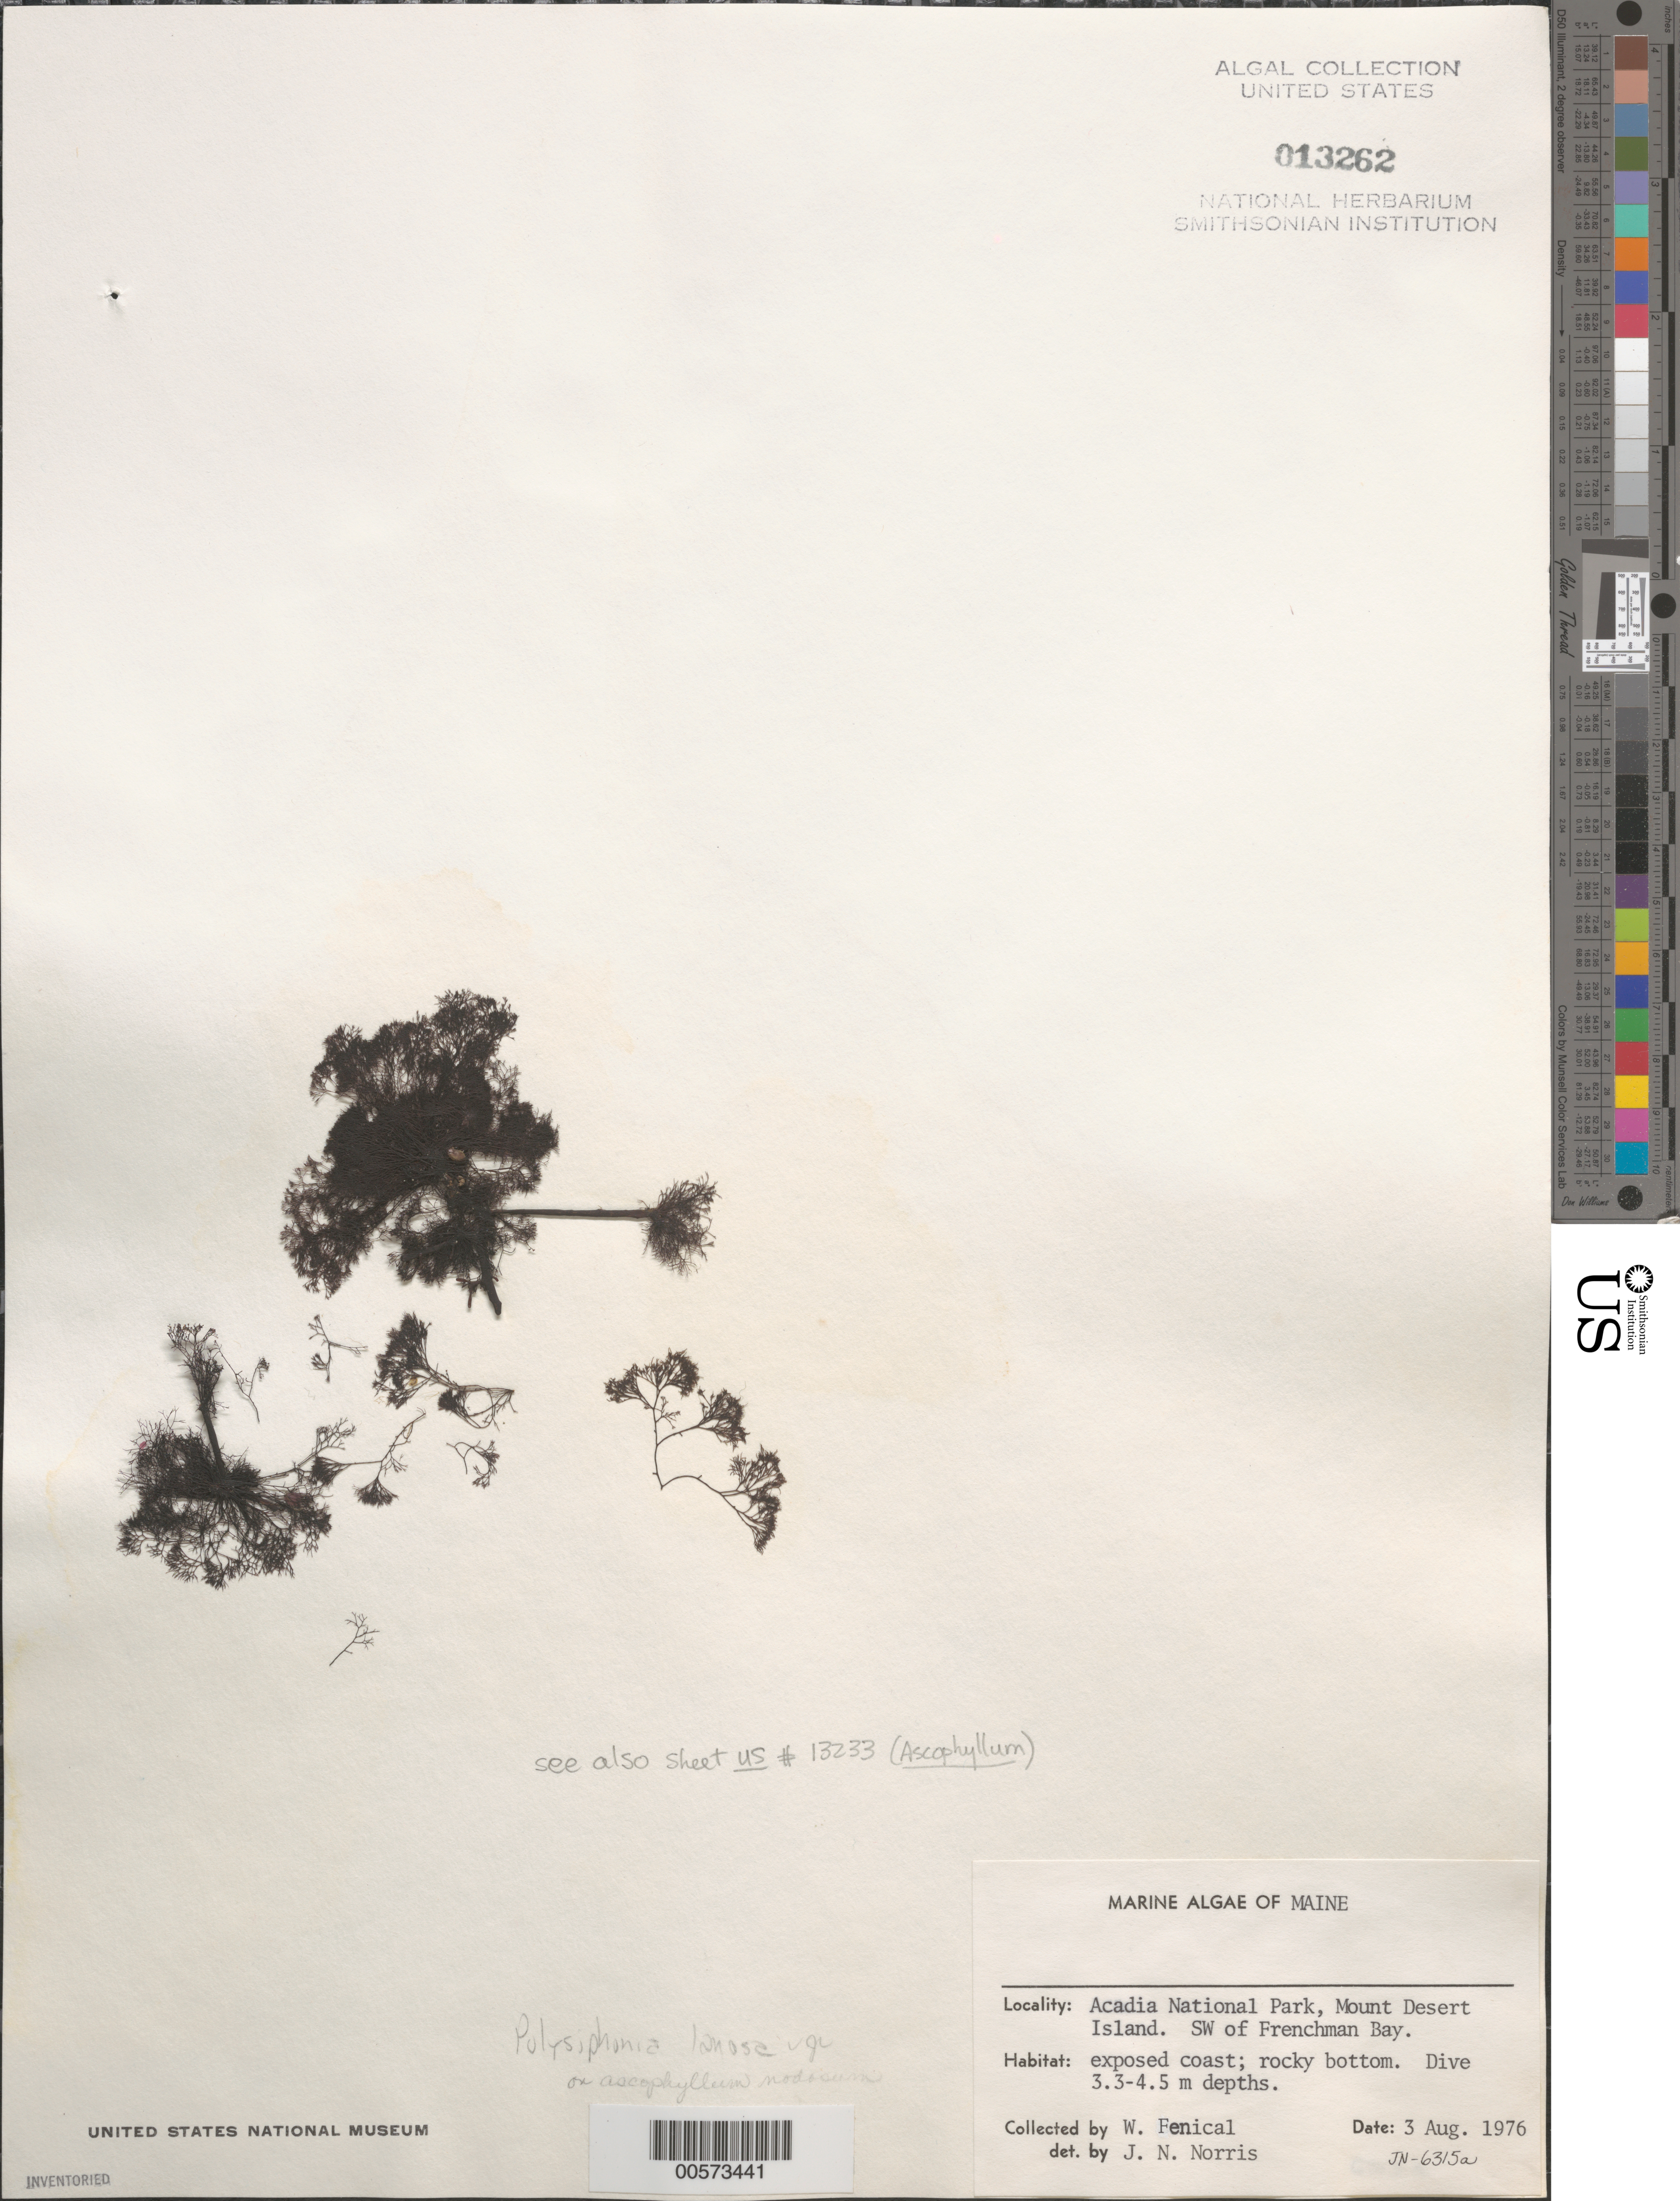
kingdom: Plantae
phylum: Rhodophyta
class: Florideophyceae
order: Ceramiales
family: Rhodomelaceae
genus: Vertebrata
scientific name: Vertebrata lanosa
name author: (L.) T.A. Chr.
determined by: Algae name updating Project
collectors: W. Fenical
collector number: Jn-6315a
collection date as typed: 03 Aug 1976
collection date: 1976-08-03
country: United States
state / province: Maine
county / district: Hancock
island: Mount Desert Island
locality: Southwest of Frenchman Bay, Acadia National Park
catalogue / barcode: US 13262